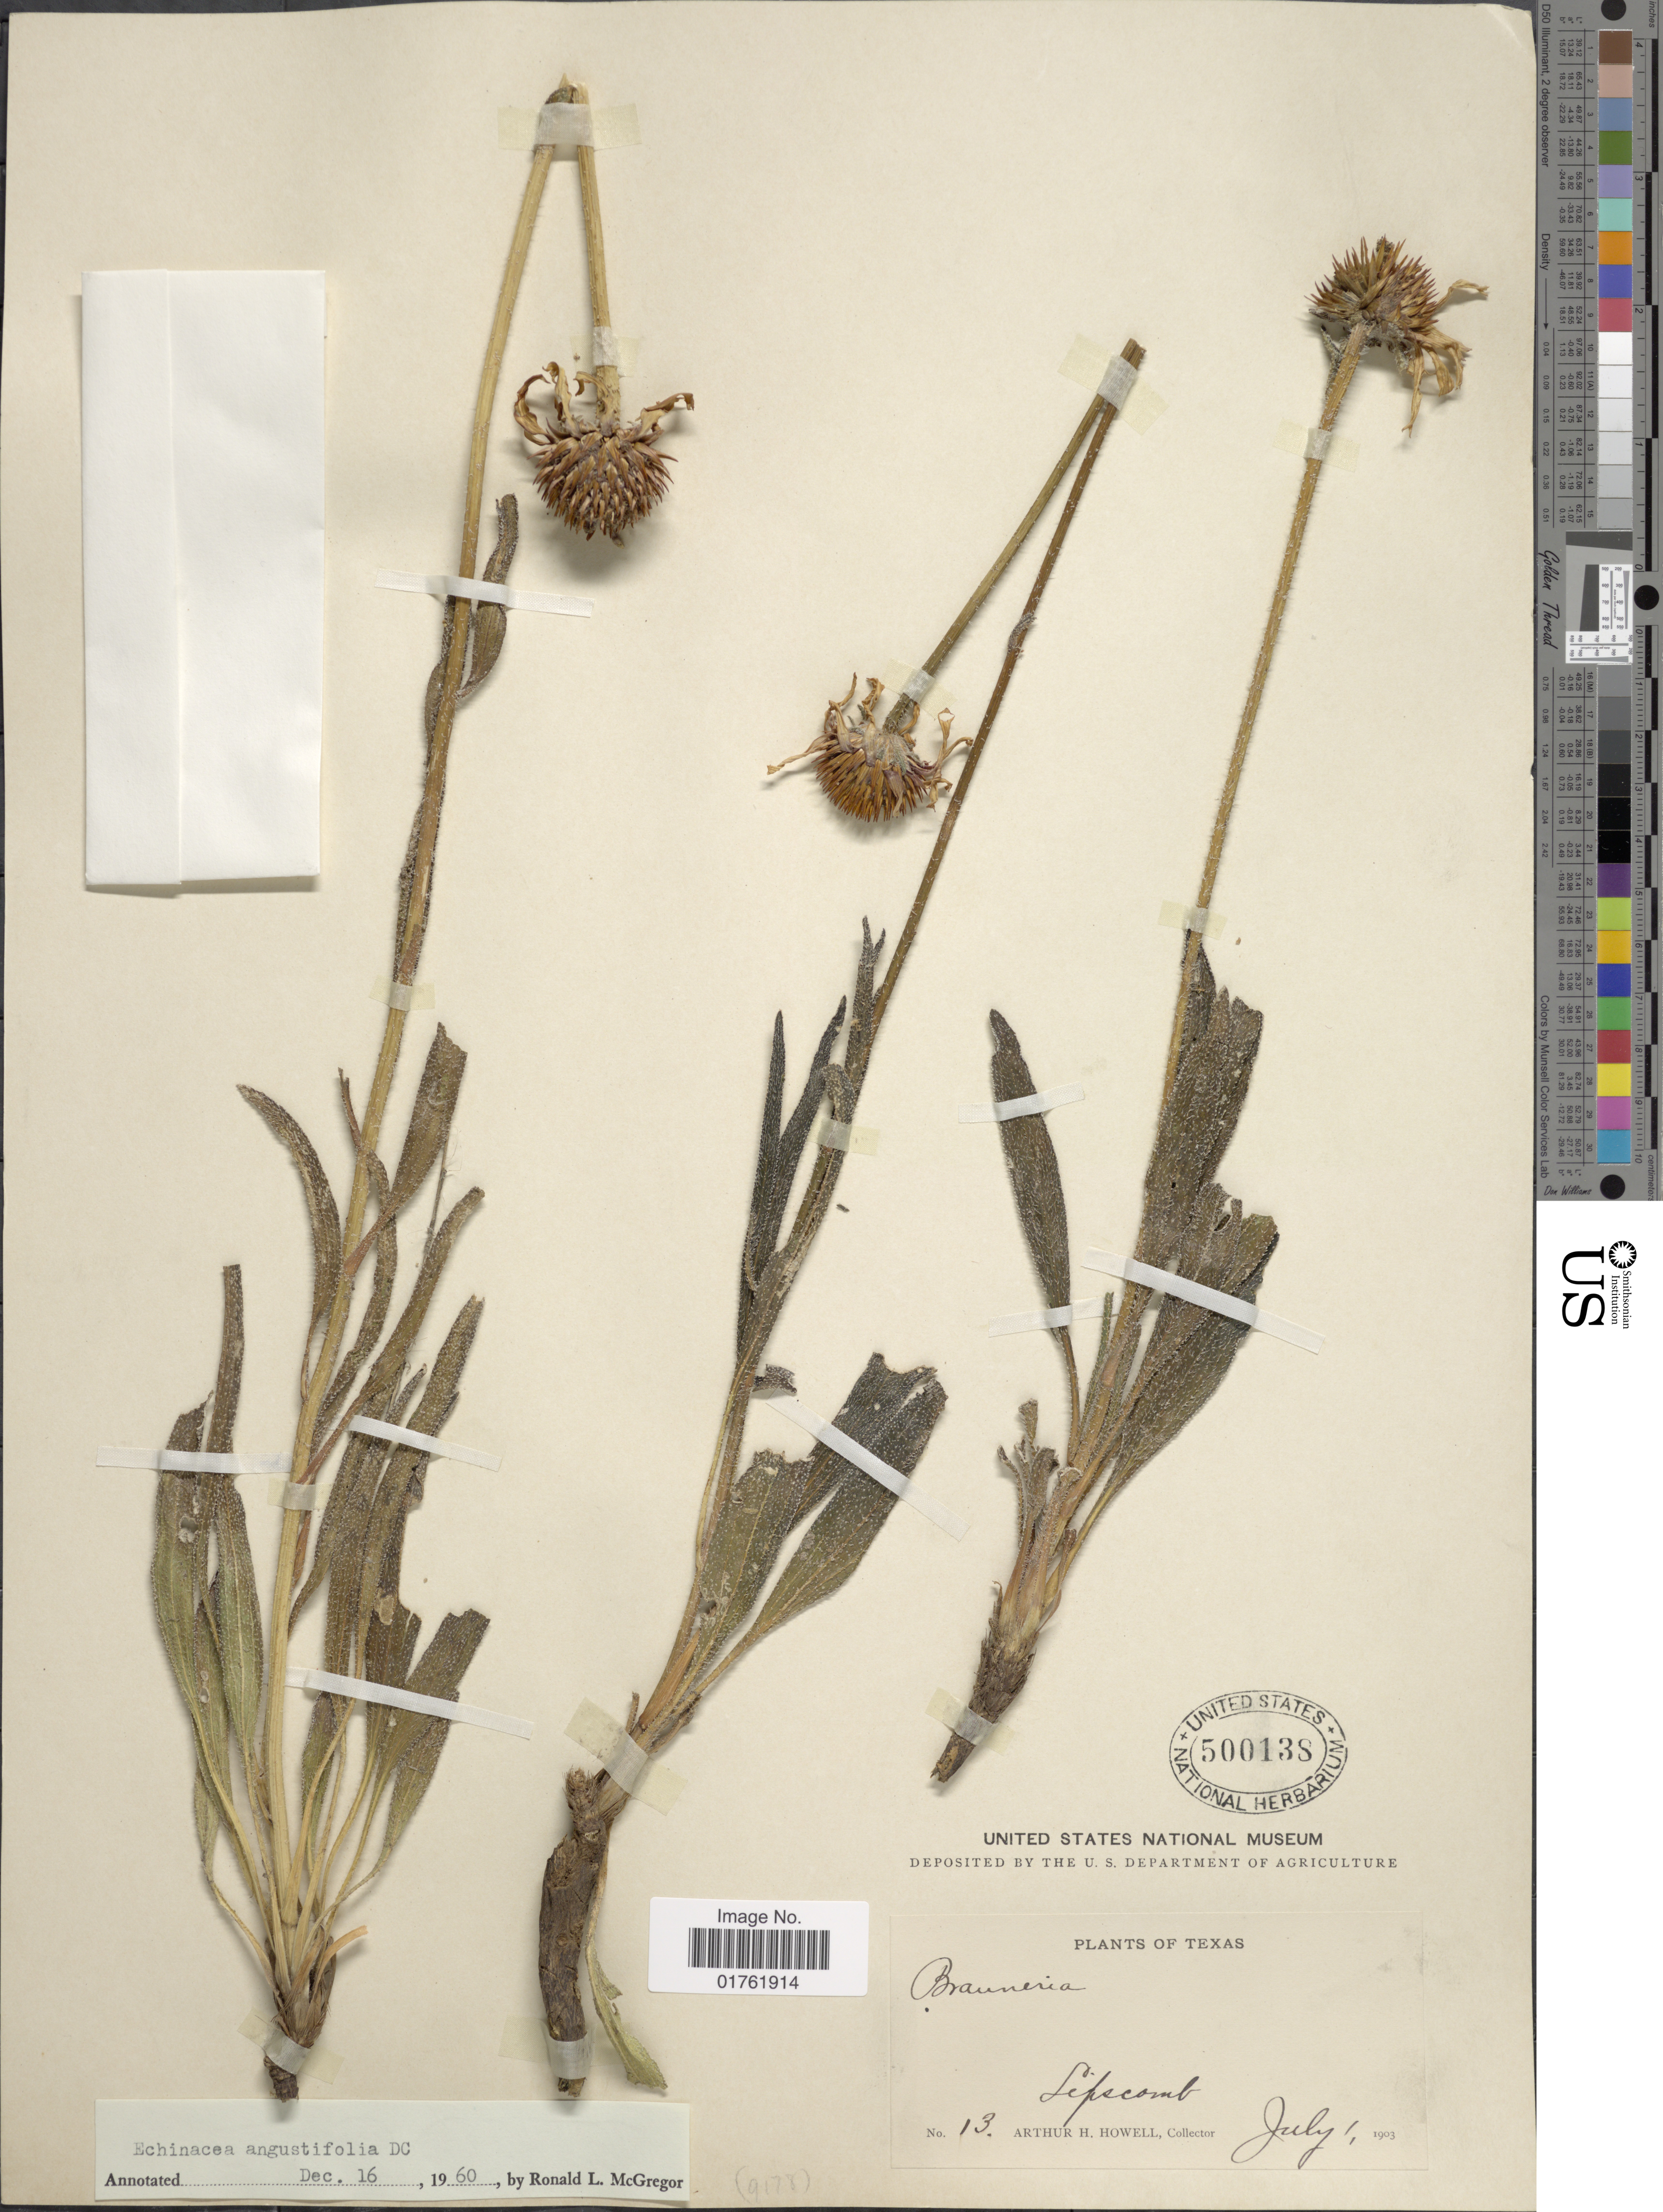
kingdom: Plantae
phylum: Tracheophyta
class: Magnoliopsida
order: Asterales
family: Asteraceae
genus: Echinacea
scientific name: Echinacea angustifolia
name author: DC.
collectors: A. H. Howell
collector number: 13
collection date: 1903-07-01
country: United States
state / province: Texas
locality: Lipscomb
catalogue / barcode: US 500138